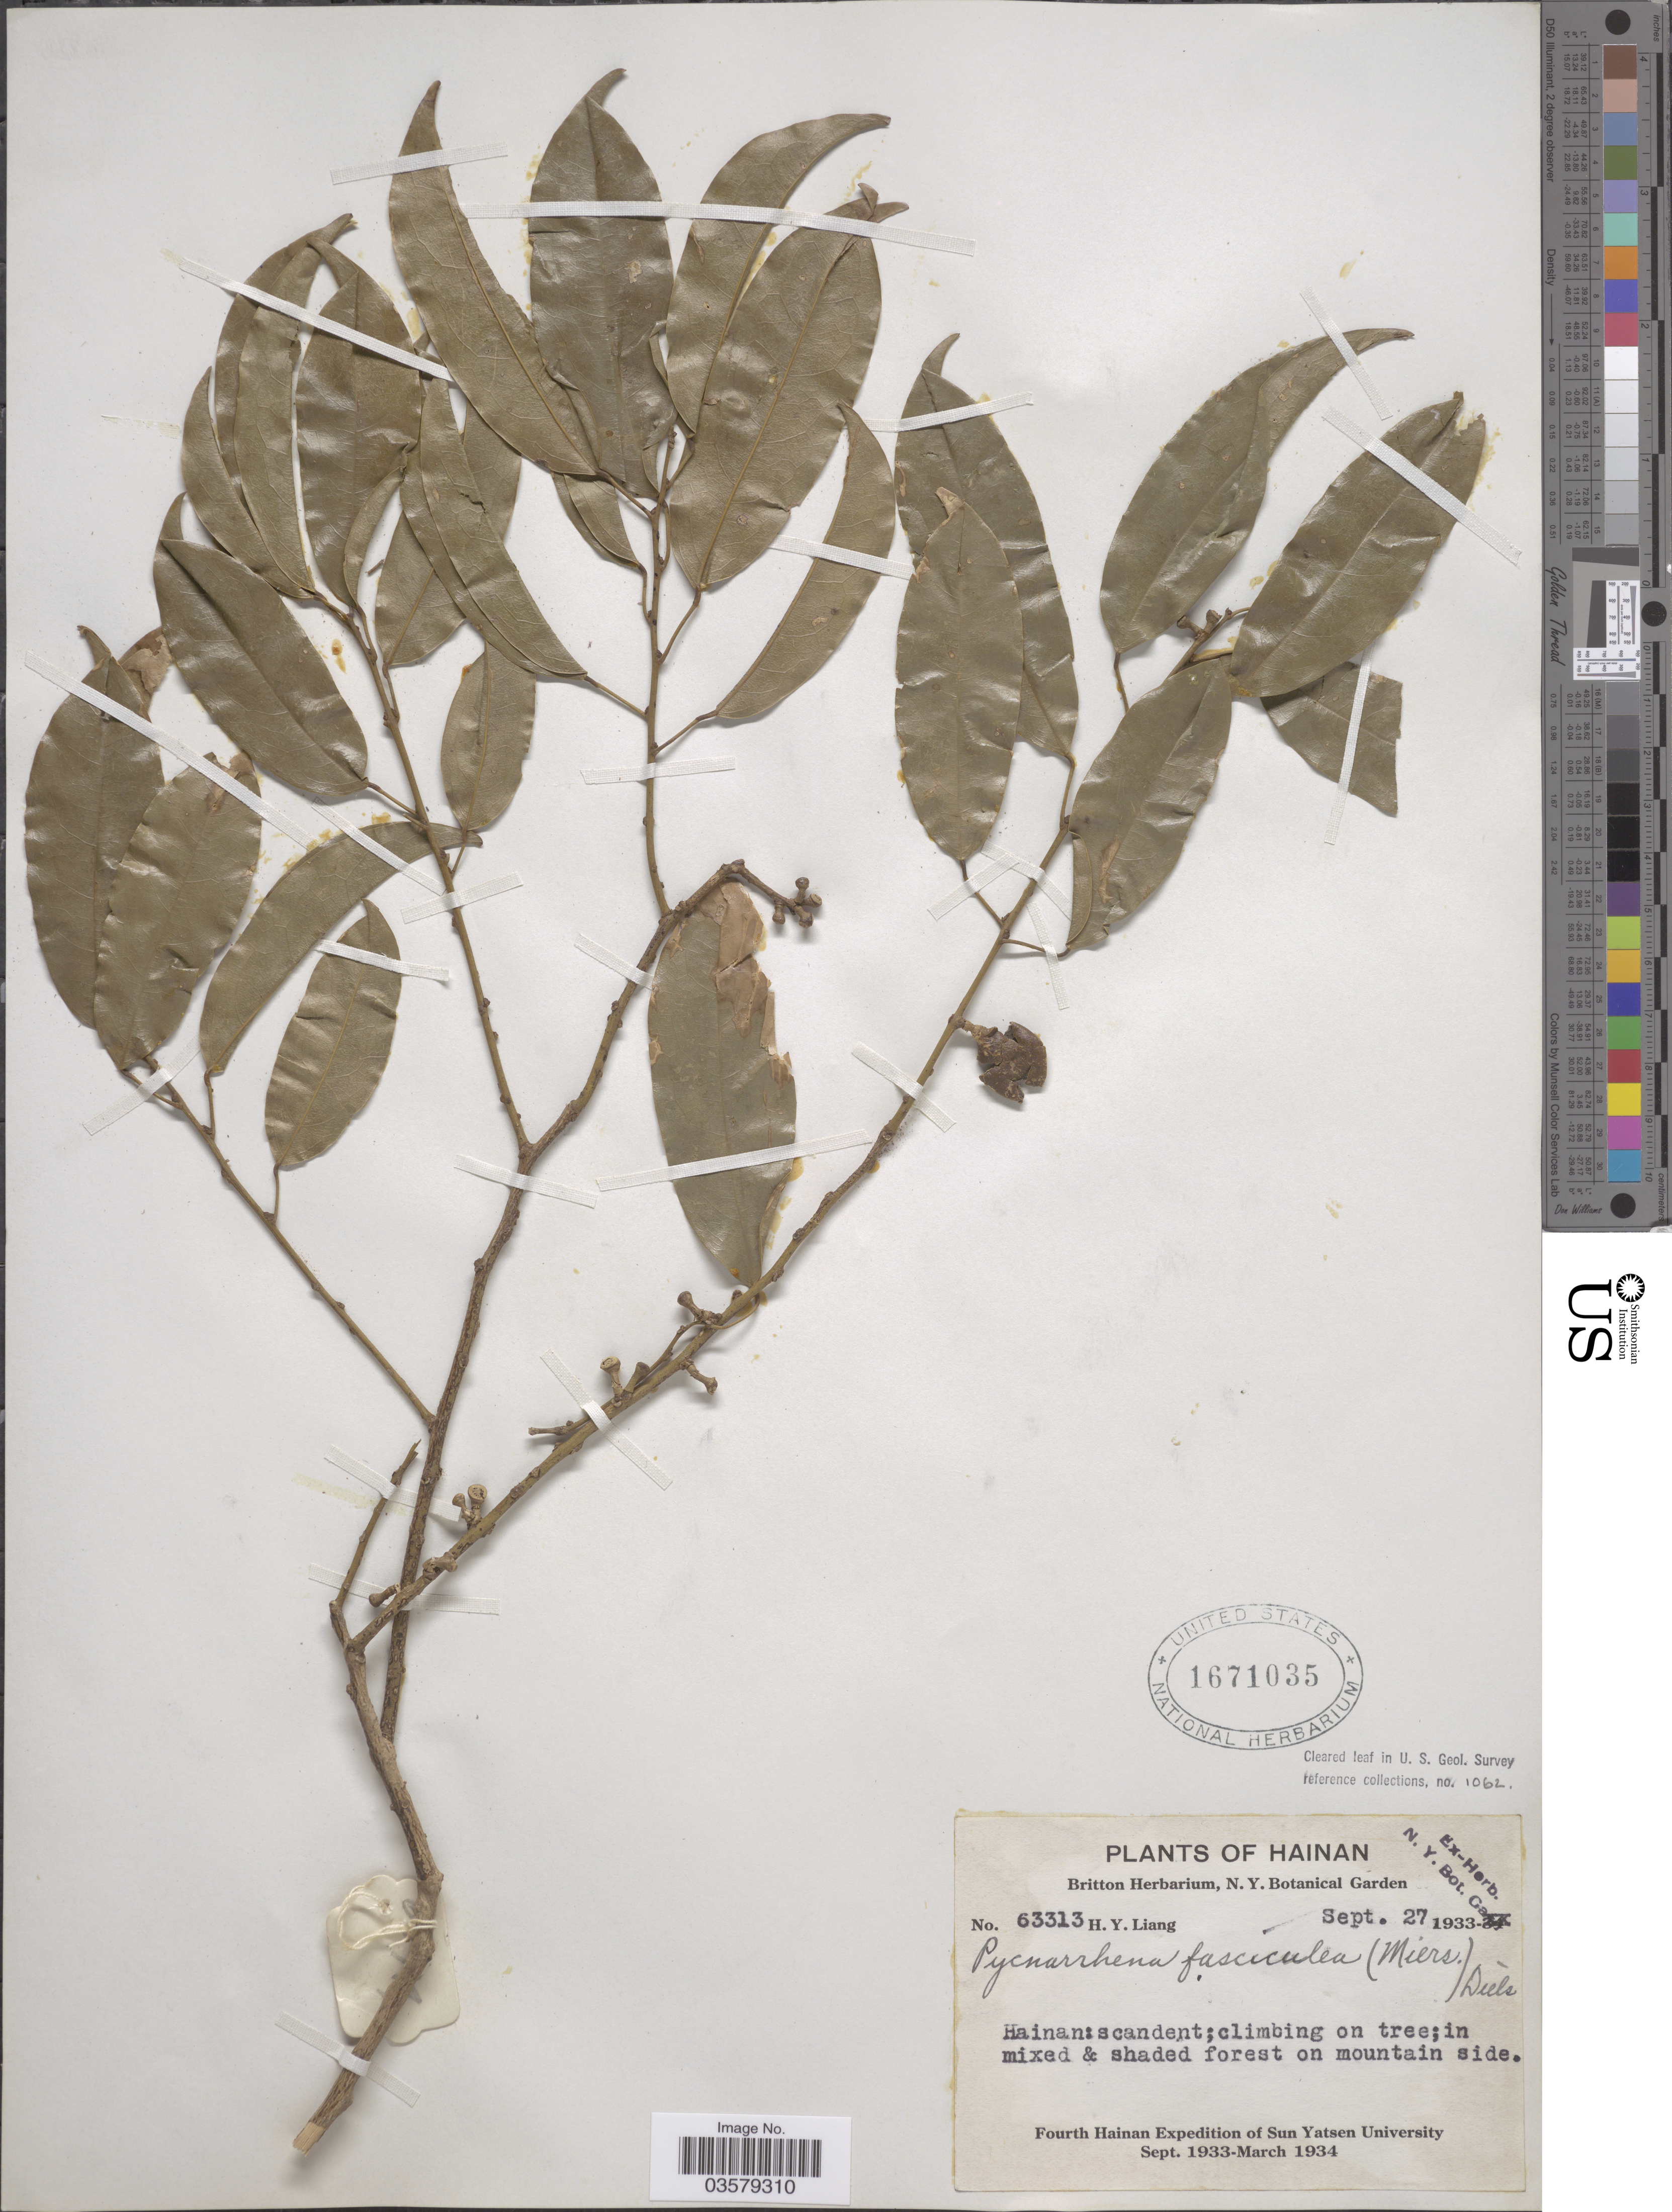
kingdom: Plantae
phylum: Tracheophyta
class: Magnoliopsida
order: Ranunculales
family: Menispermaceae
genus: Pycnarrhena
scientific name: Pycnarrhena lucida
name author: (Teijsm. & Binn.) Miq.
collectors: H. Y. Liang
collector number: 63313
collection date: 1933-09-27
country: China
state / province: Hainan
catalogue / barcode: US 1671035